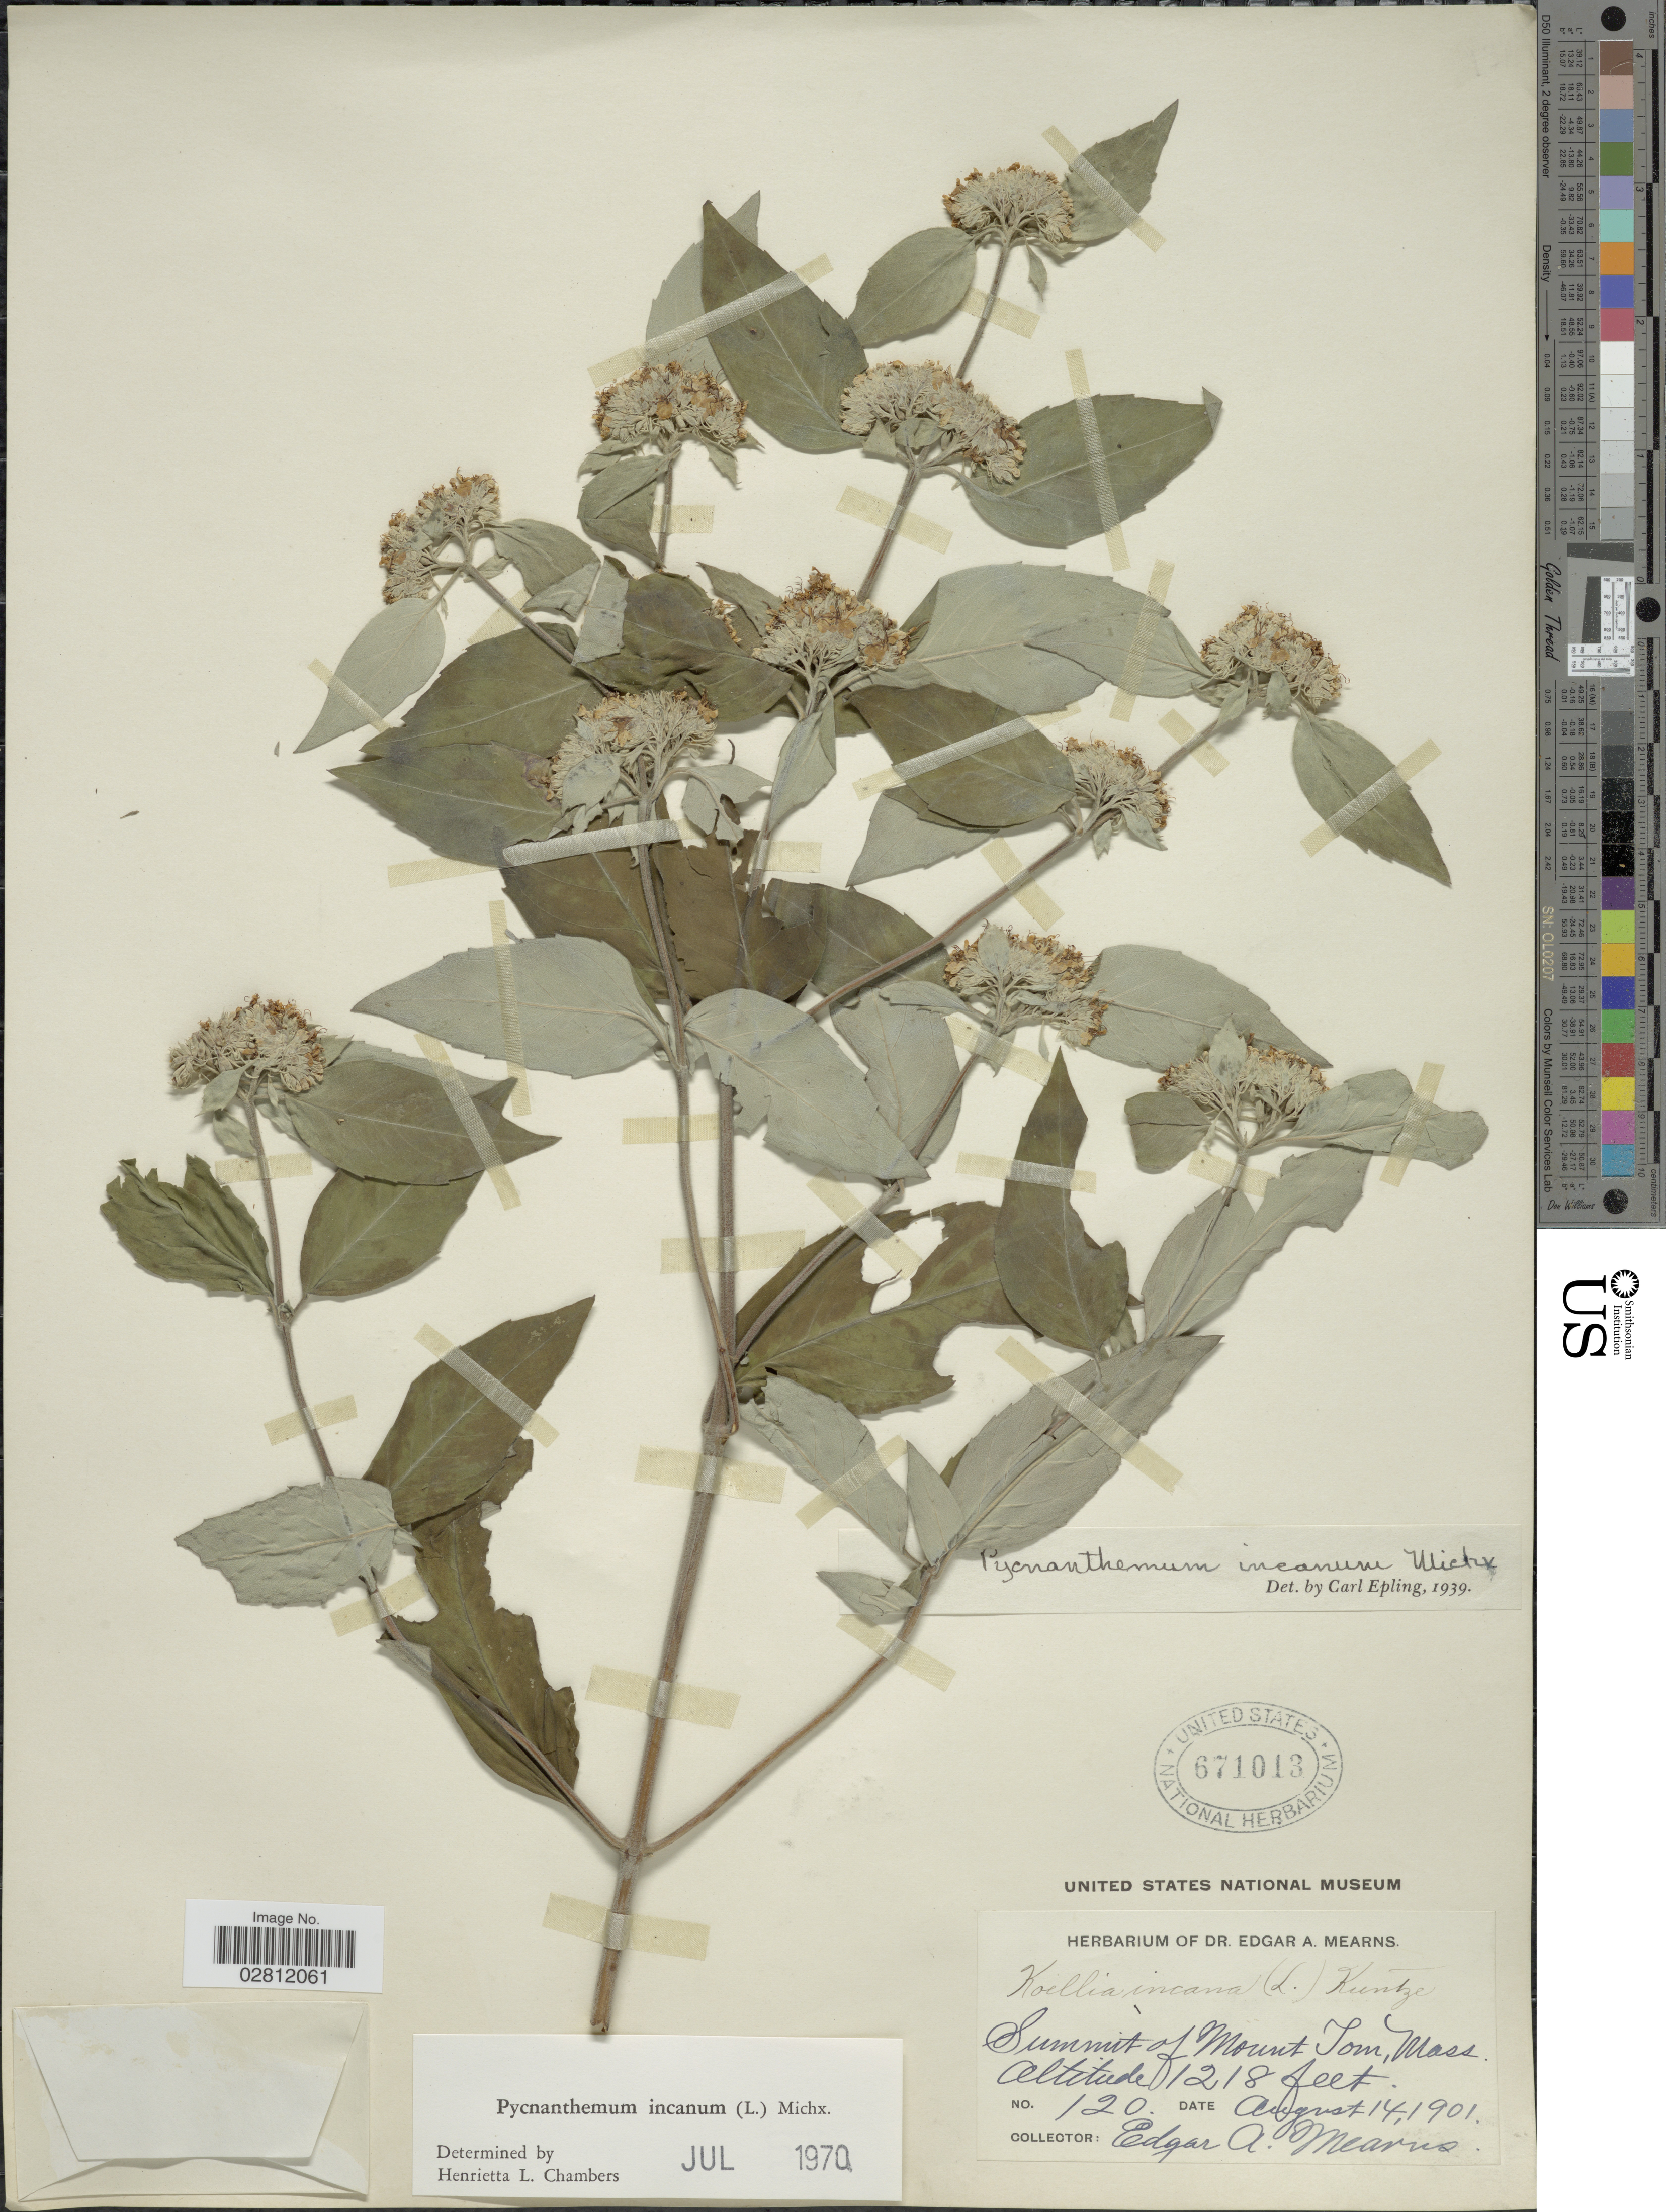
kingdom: Plantae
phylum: Tracheophyta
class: Magnoliopsida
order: Lamiales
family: Lamiaceae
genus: Pycnanthemum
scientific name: Pycnanthemum incanum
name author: (L.) Michx.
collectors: E. A. Mearns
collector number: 120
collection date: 1901-08-14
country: United States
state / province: Massachusetts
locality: Summit of Mount Tom.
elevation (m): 371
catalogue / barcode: US 671013